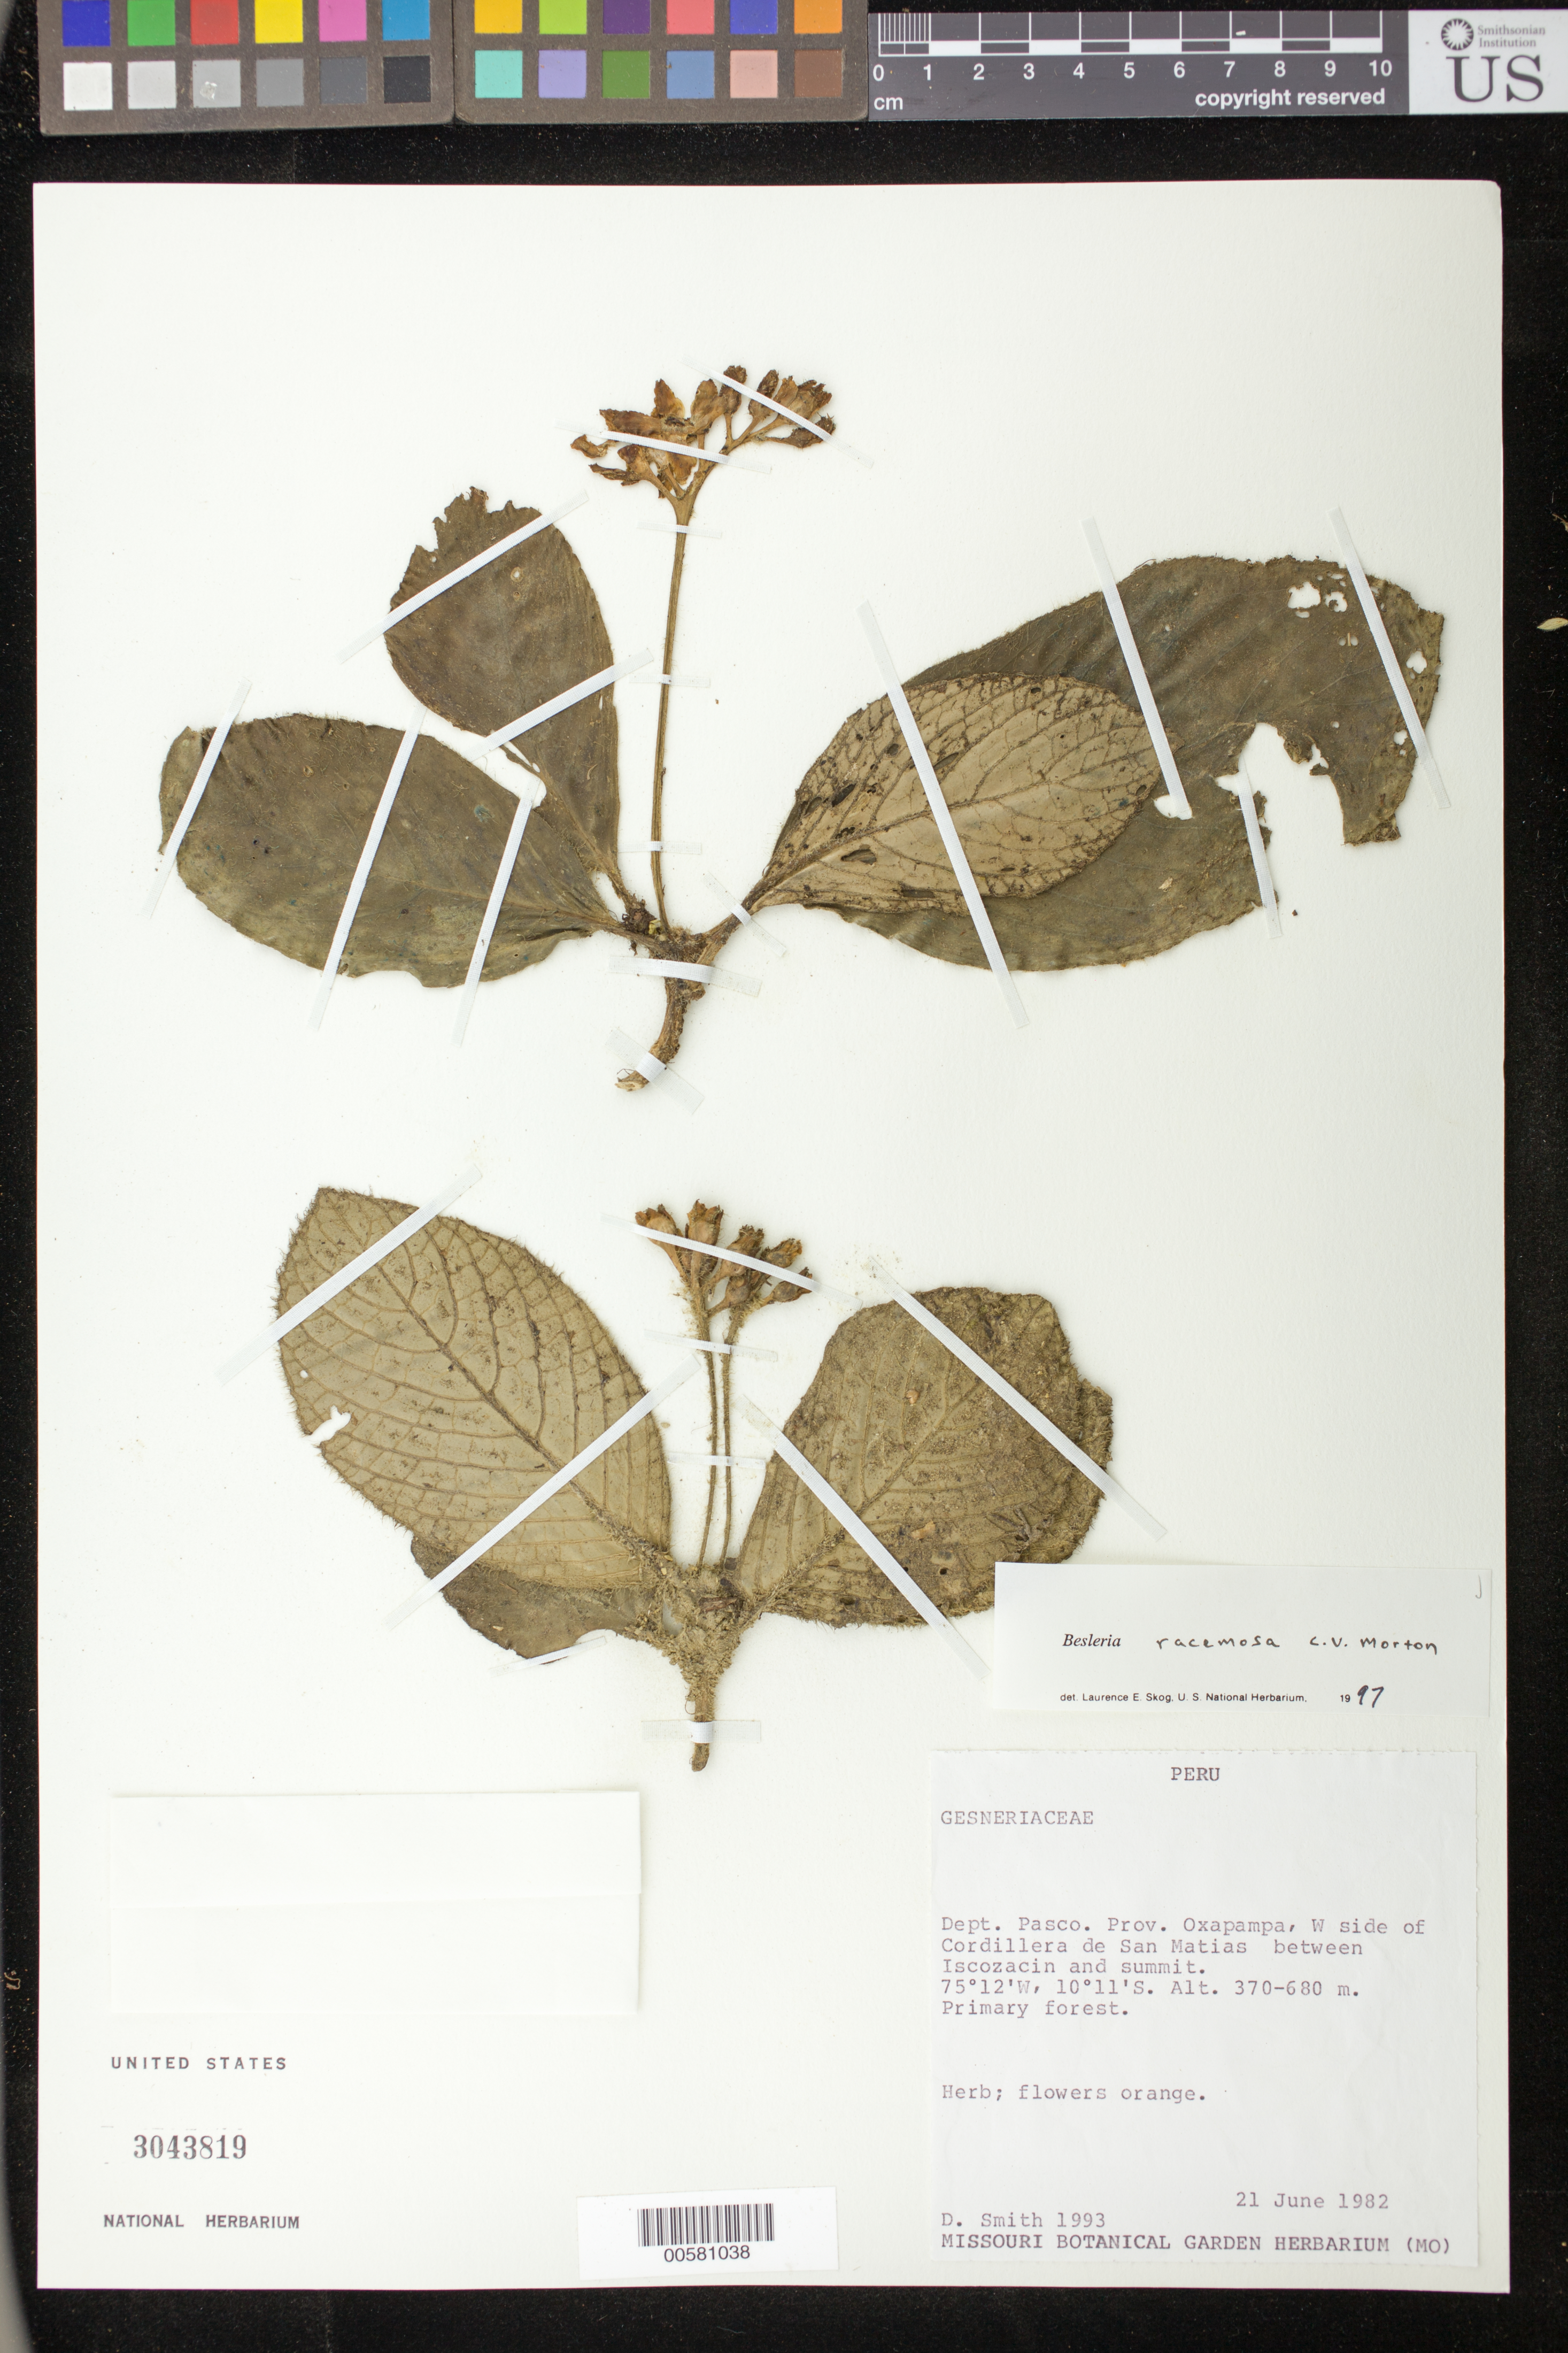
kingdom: Plantae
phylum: Tracheophyta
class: Magnoliopsida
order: Lamiales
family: Gesneriaceae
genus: Besleria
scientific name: Besleria racemosa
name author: C.V. Morton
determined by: Skog, Laurence E.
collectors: D. Smith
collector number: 1993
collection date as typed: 21 Jun 1982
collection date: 1982-06-21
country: Peru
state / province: Pasco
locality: Prov. Oxapampa; W side of Cordillera de San matias, between Iscozacin and summit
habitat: Primary forest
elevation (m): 370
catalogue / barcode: US 3043819